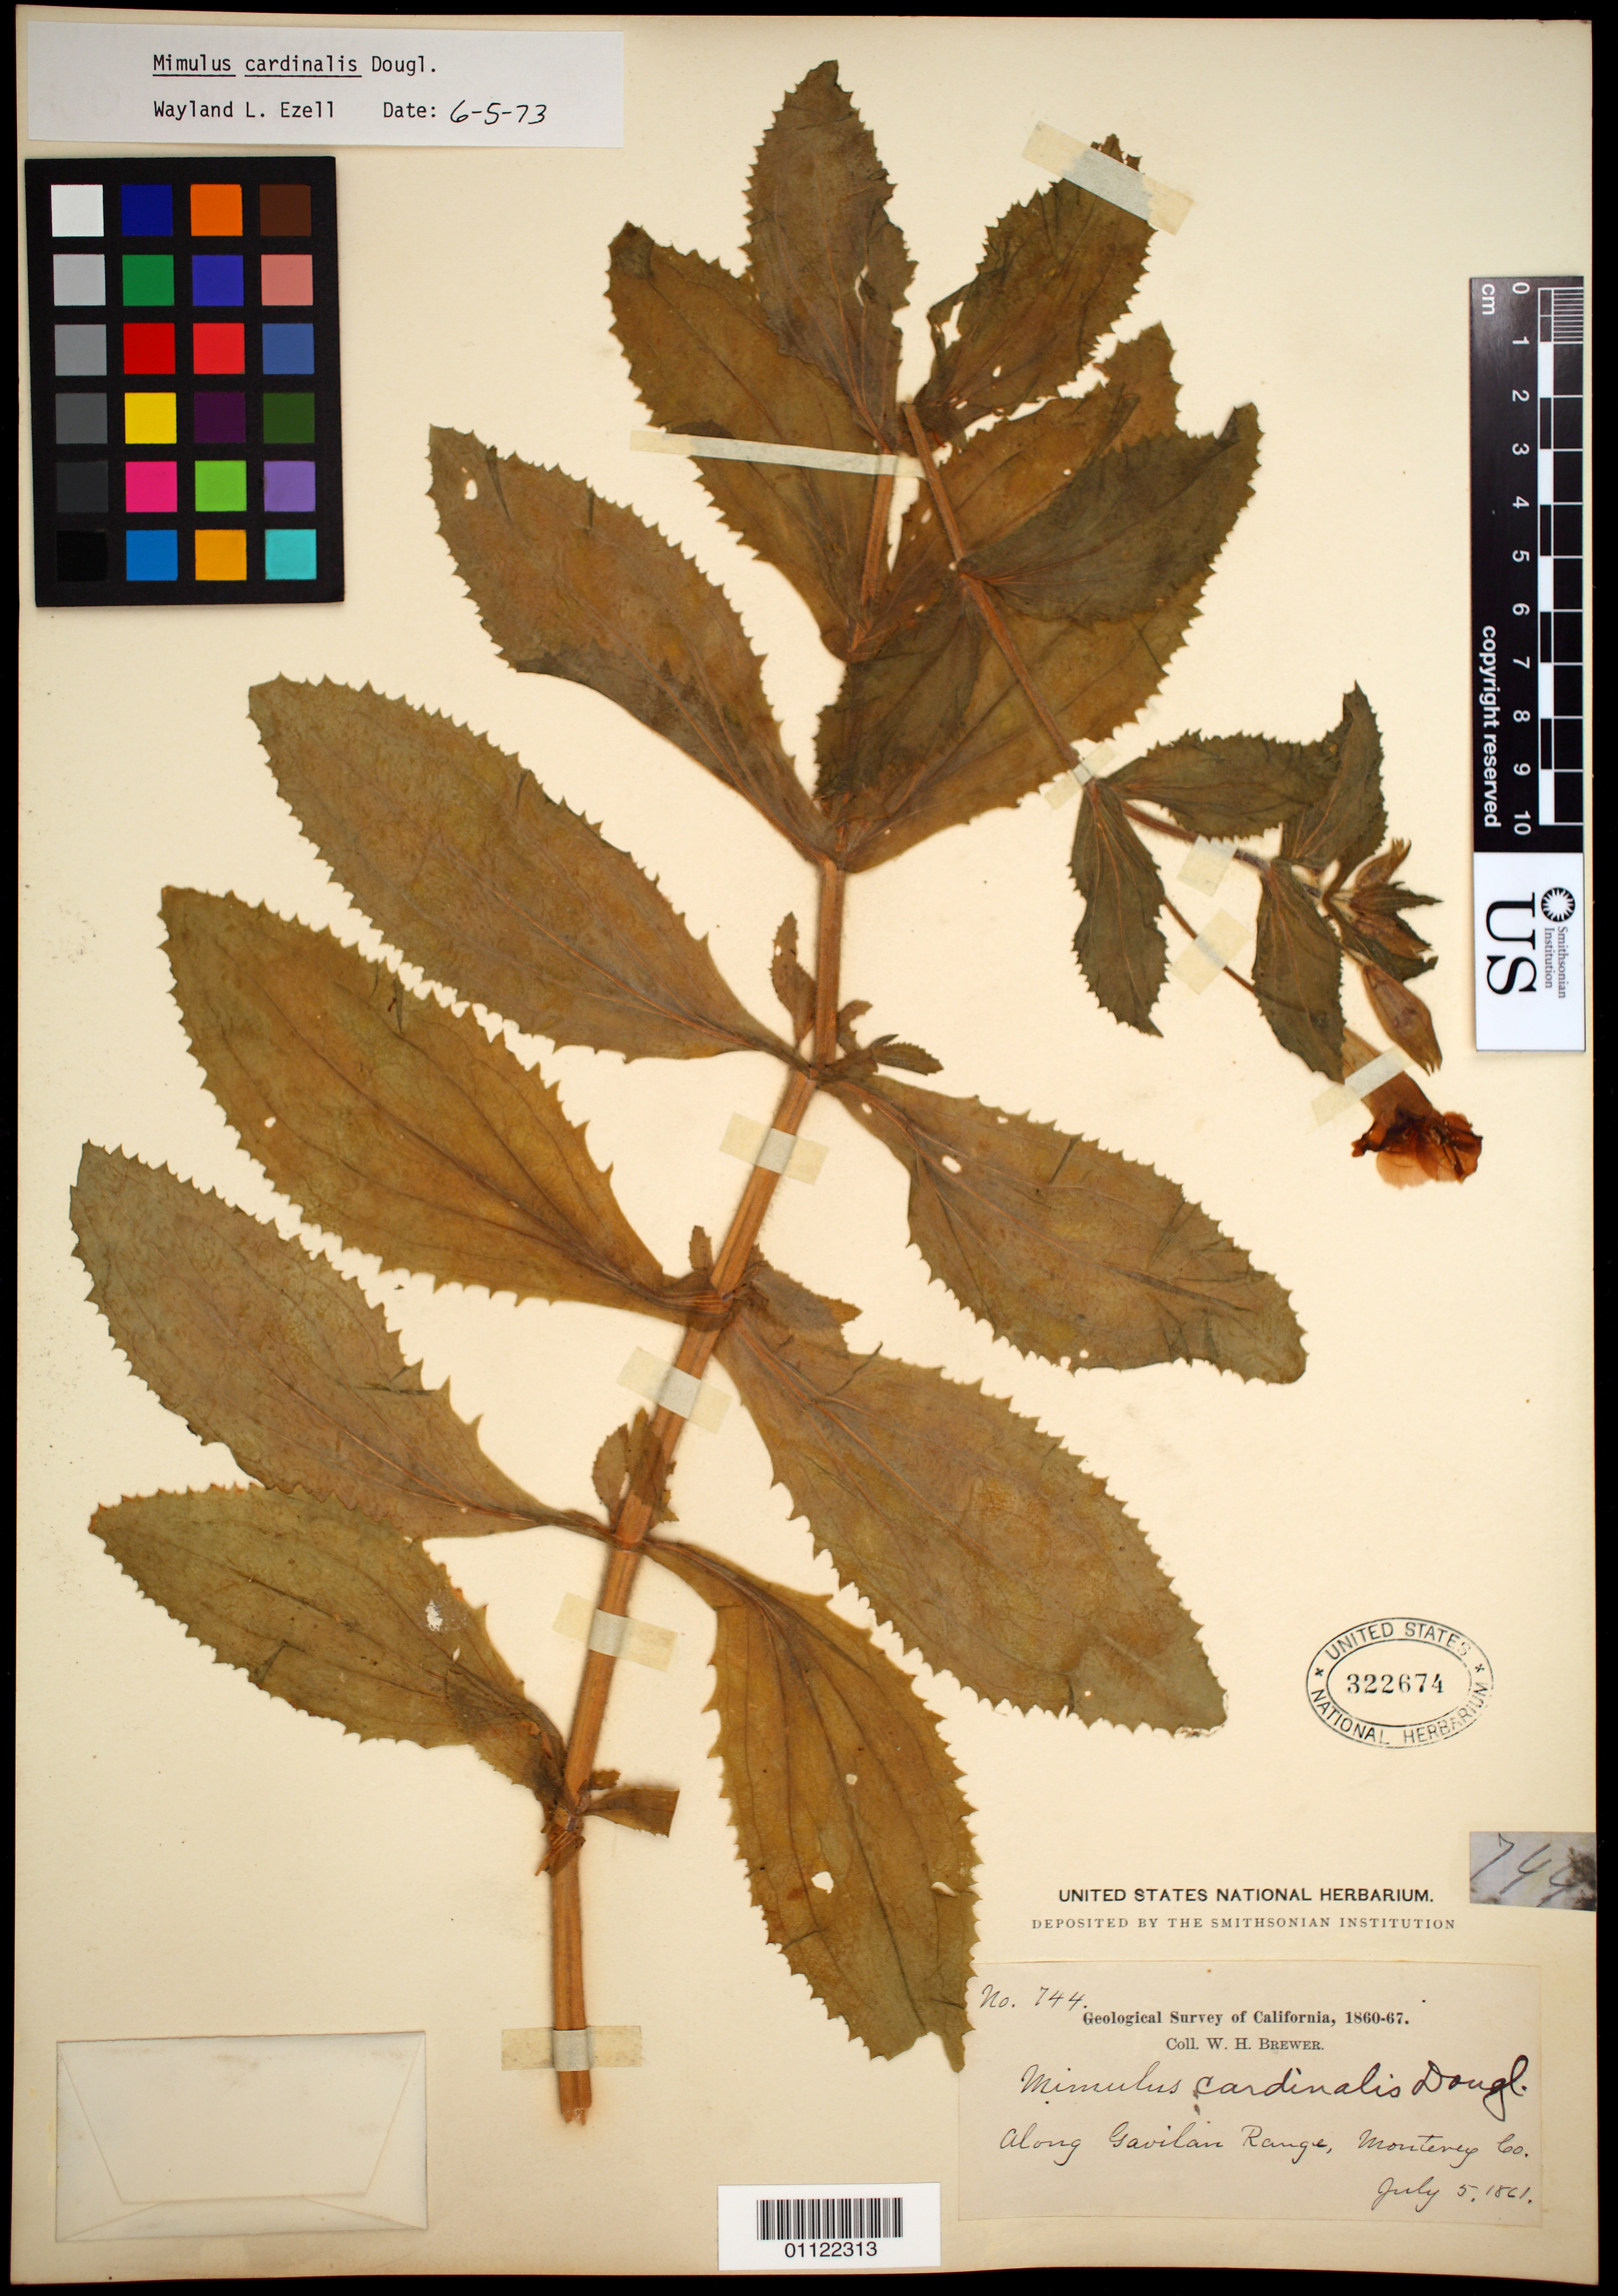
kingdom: Plantae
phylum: Tracheophyta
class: Magnoliopsida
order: Lamiales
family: Phrymaceae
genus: Mimulus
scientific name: Mimulus cardinalis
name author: Douglas ex Benth.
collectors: W. H. Brewer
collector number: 744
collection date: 1861-07-05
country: United States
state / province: California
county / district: Monterey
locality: Along Gavilan Range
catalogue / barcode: US 322674